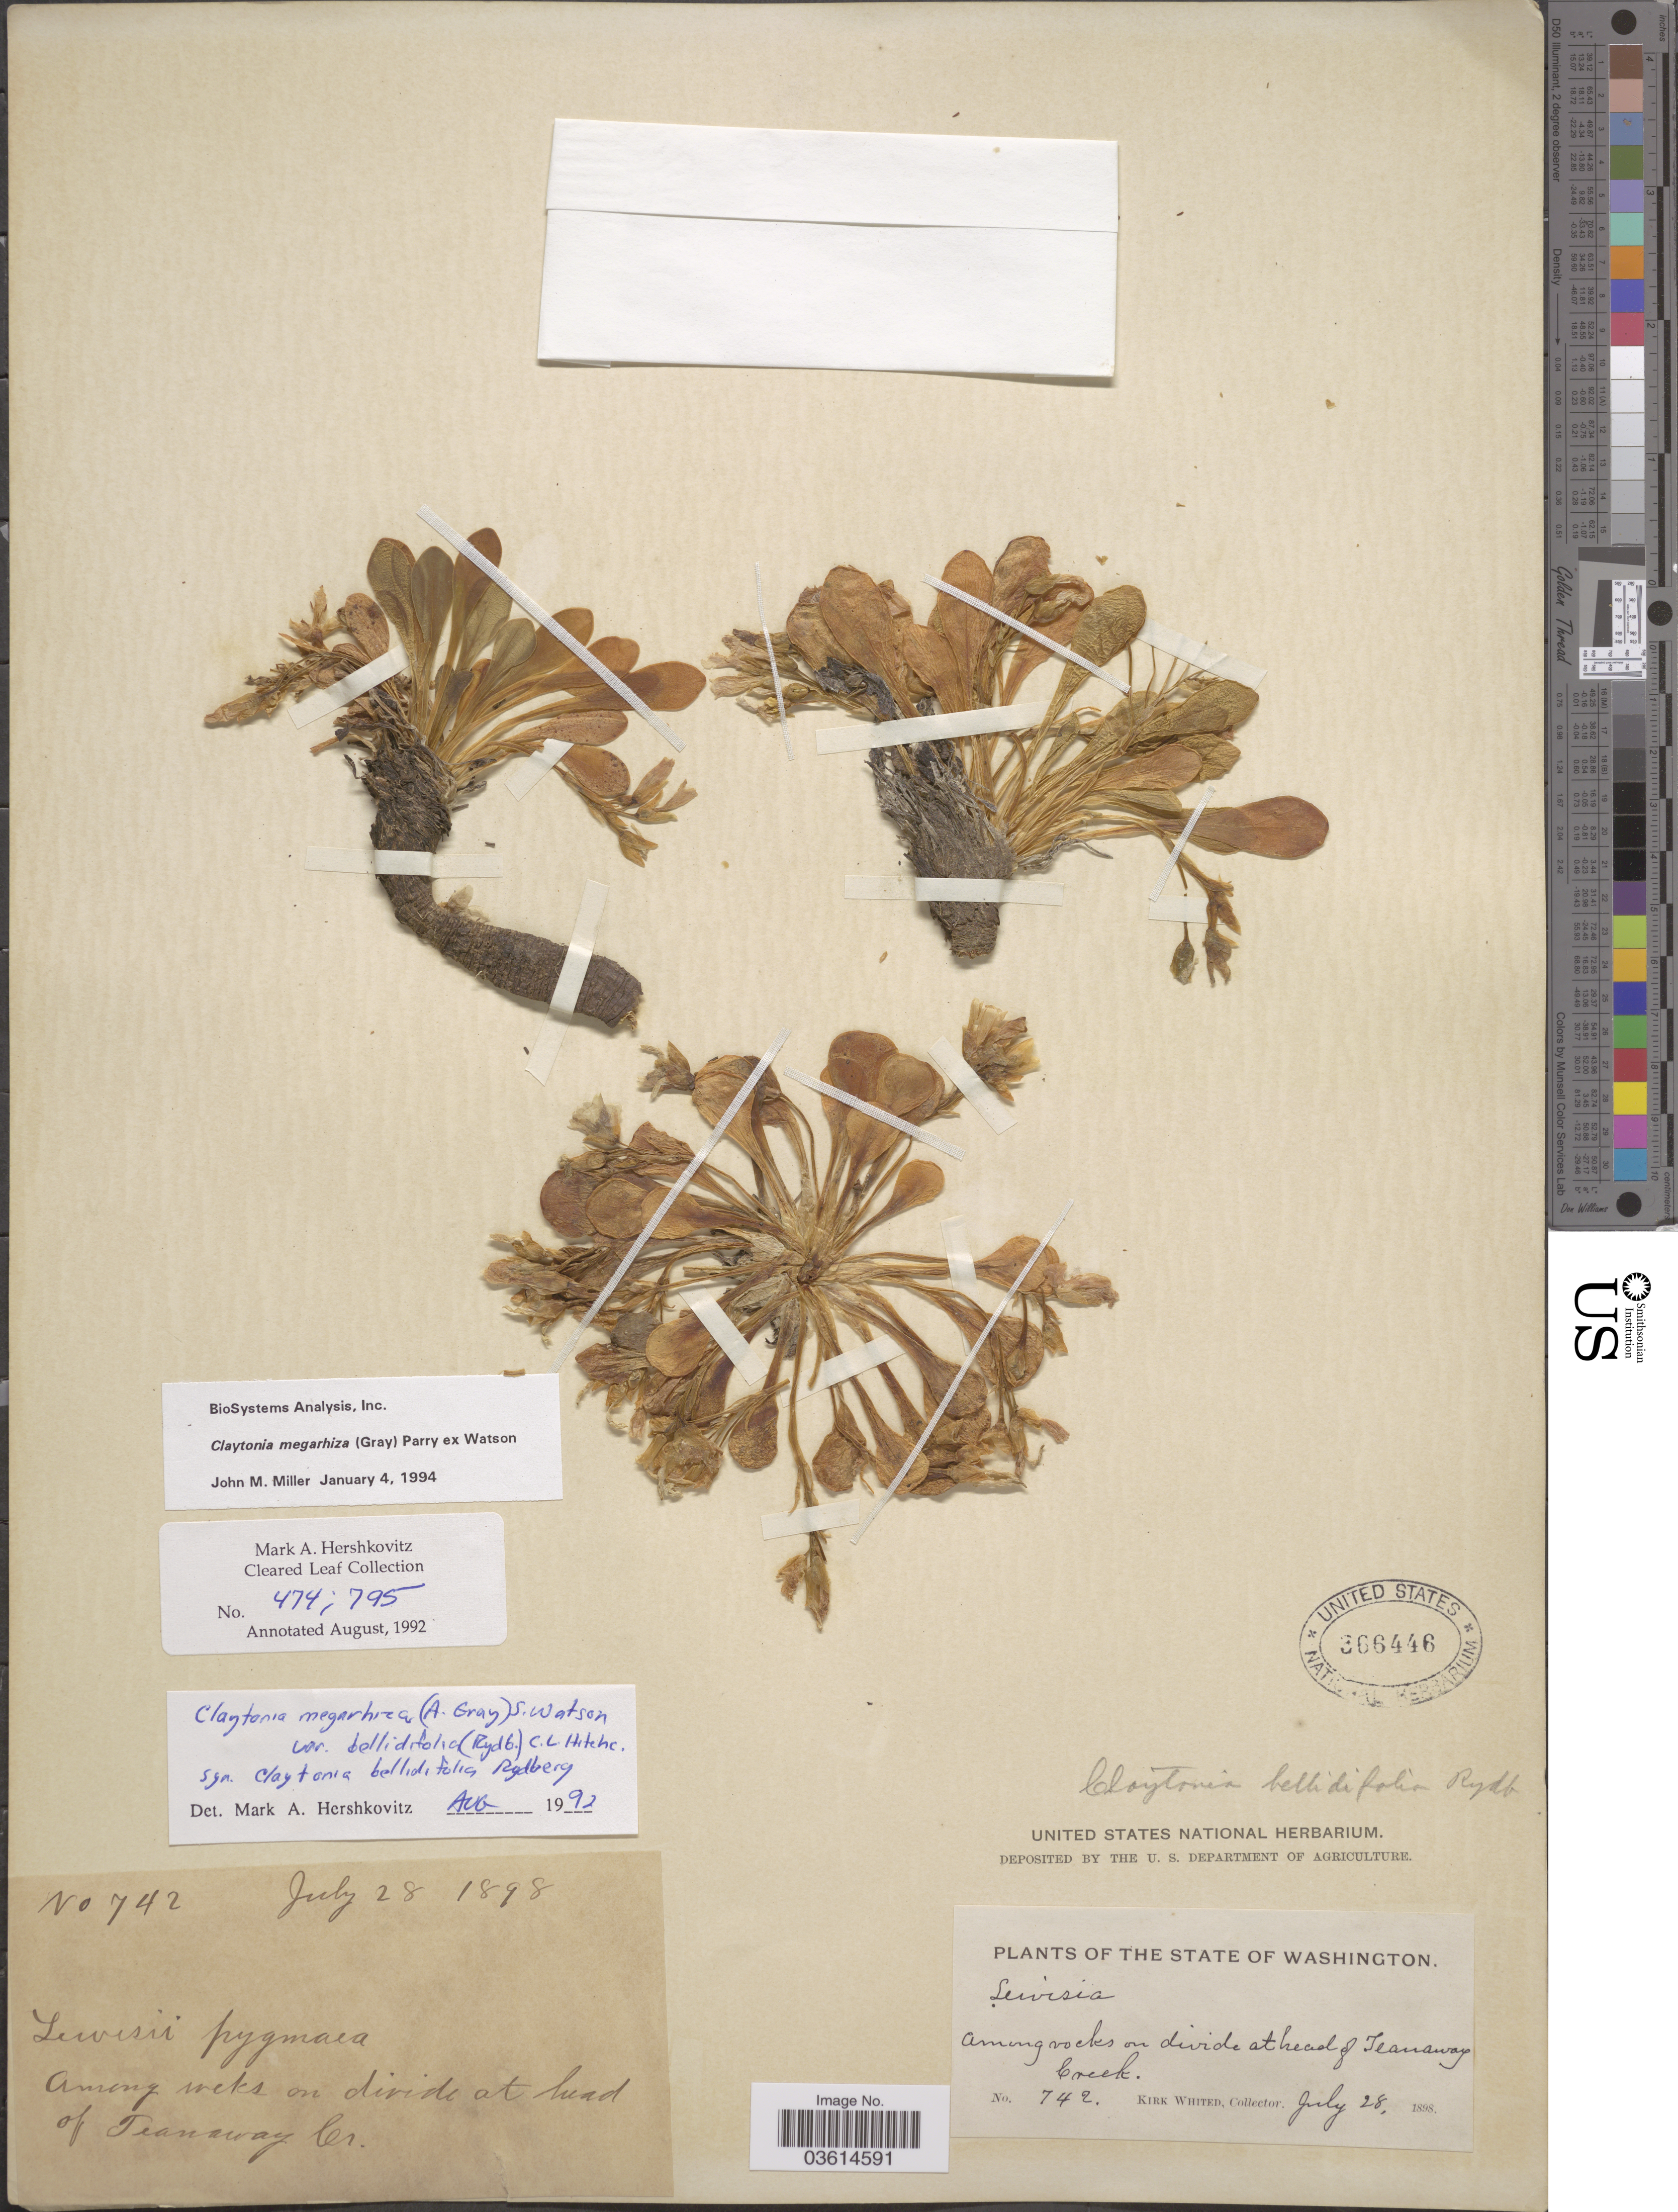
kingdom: Plantae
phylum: Tracheophyta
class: Magnoliopsida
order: Caryophyllales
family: Montiaceae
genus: Claytonia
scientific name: Claytonia megarhiza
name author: (A. Gray) Parry ex S. Watson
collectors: K. Whited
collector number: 742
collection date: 1898-07-28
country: United States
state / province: Washington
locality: Divide at head of Teanaway Creek.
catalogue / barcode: US 366446